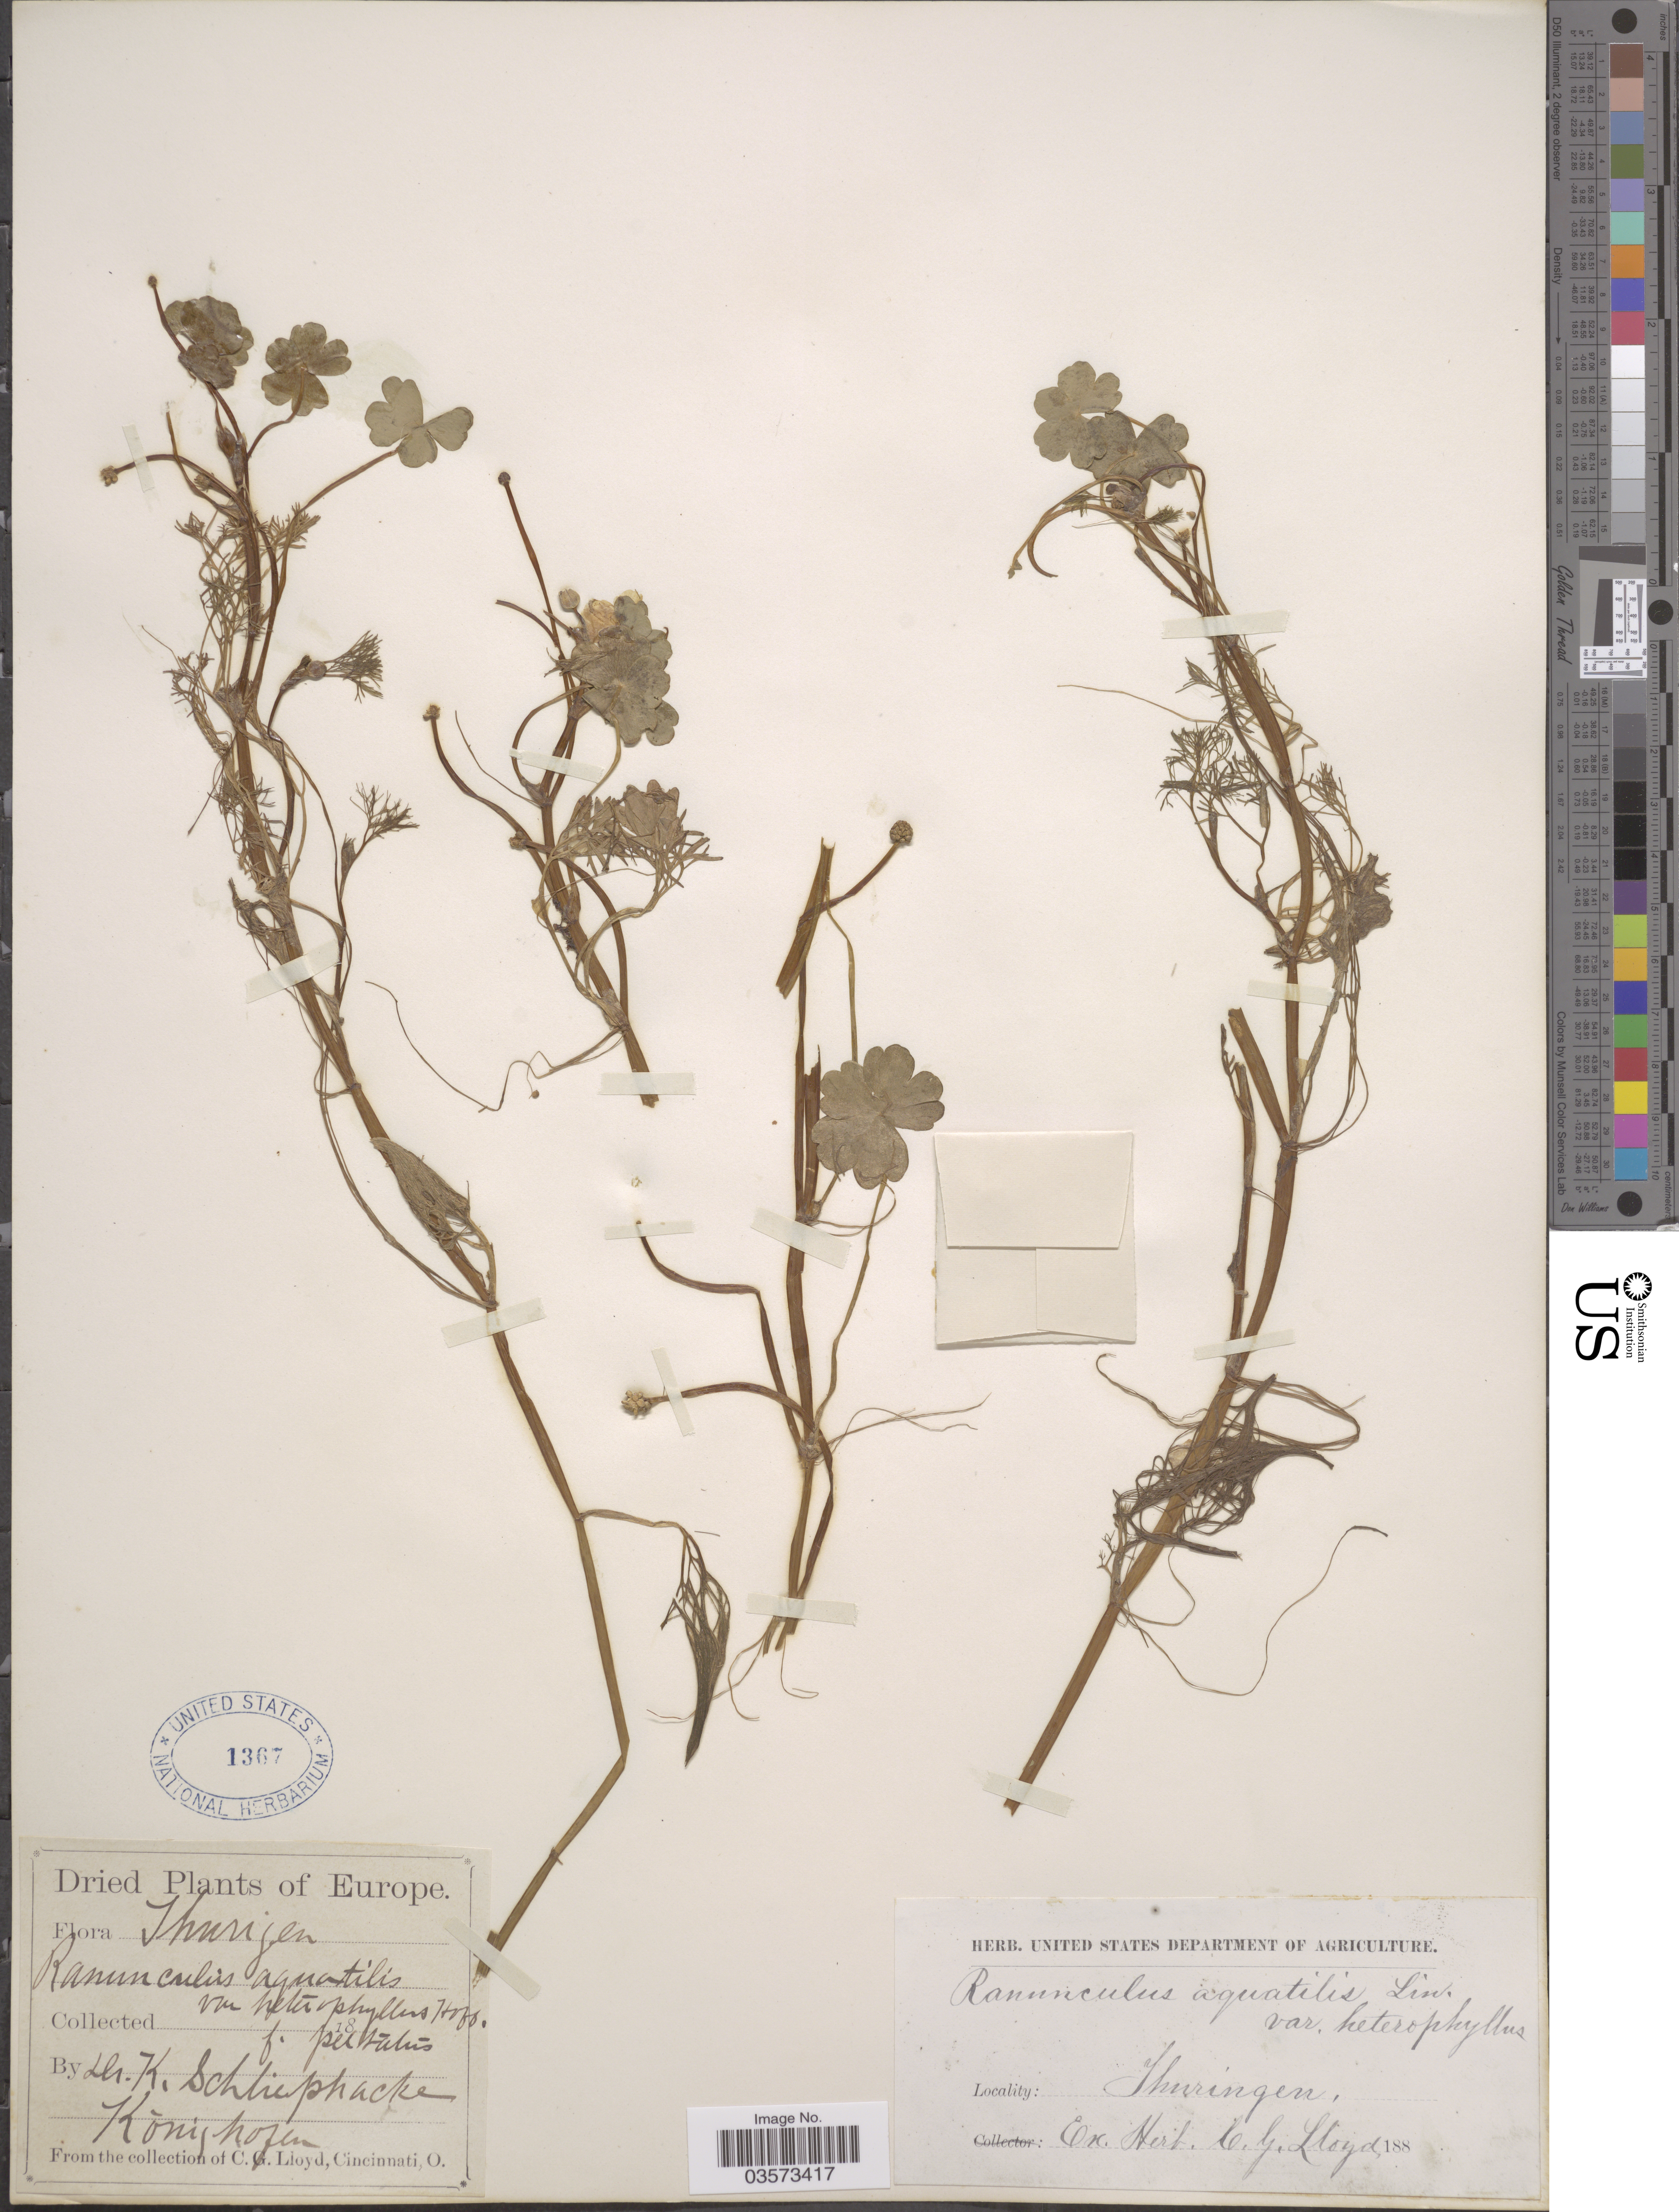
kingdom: Plantae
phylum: Tracheophyta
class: Magnoliopsida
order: Ranunculales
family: Ranunculaceae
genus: Ranunculus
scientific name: Ranunculus aquatilis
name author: L.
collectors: C. Schliephacke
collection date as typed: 188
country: Germany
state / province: Thuringia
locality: Konighofen.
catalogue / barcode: US 1367